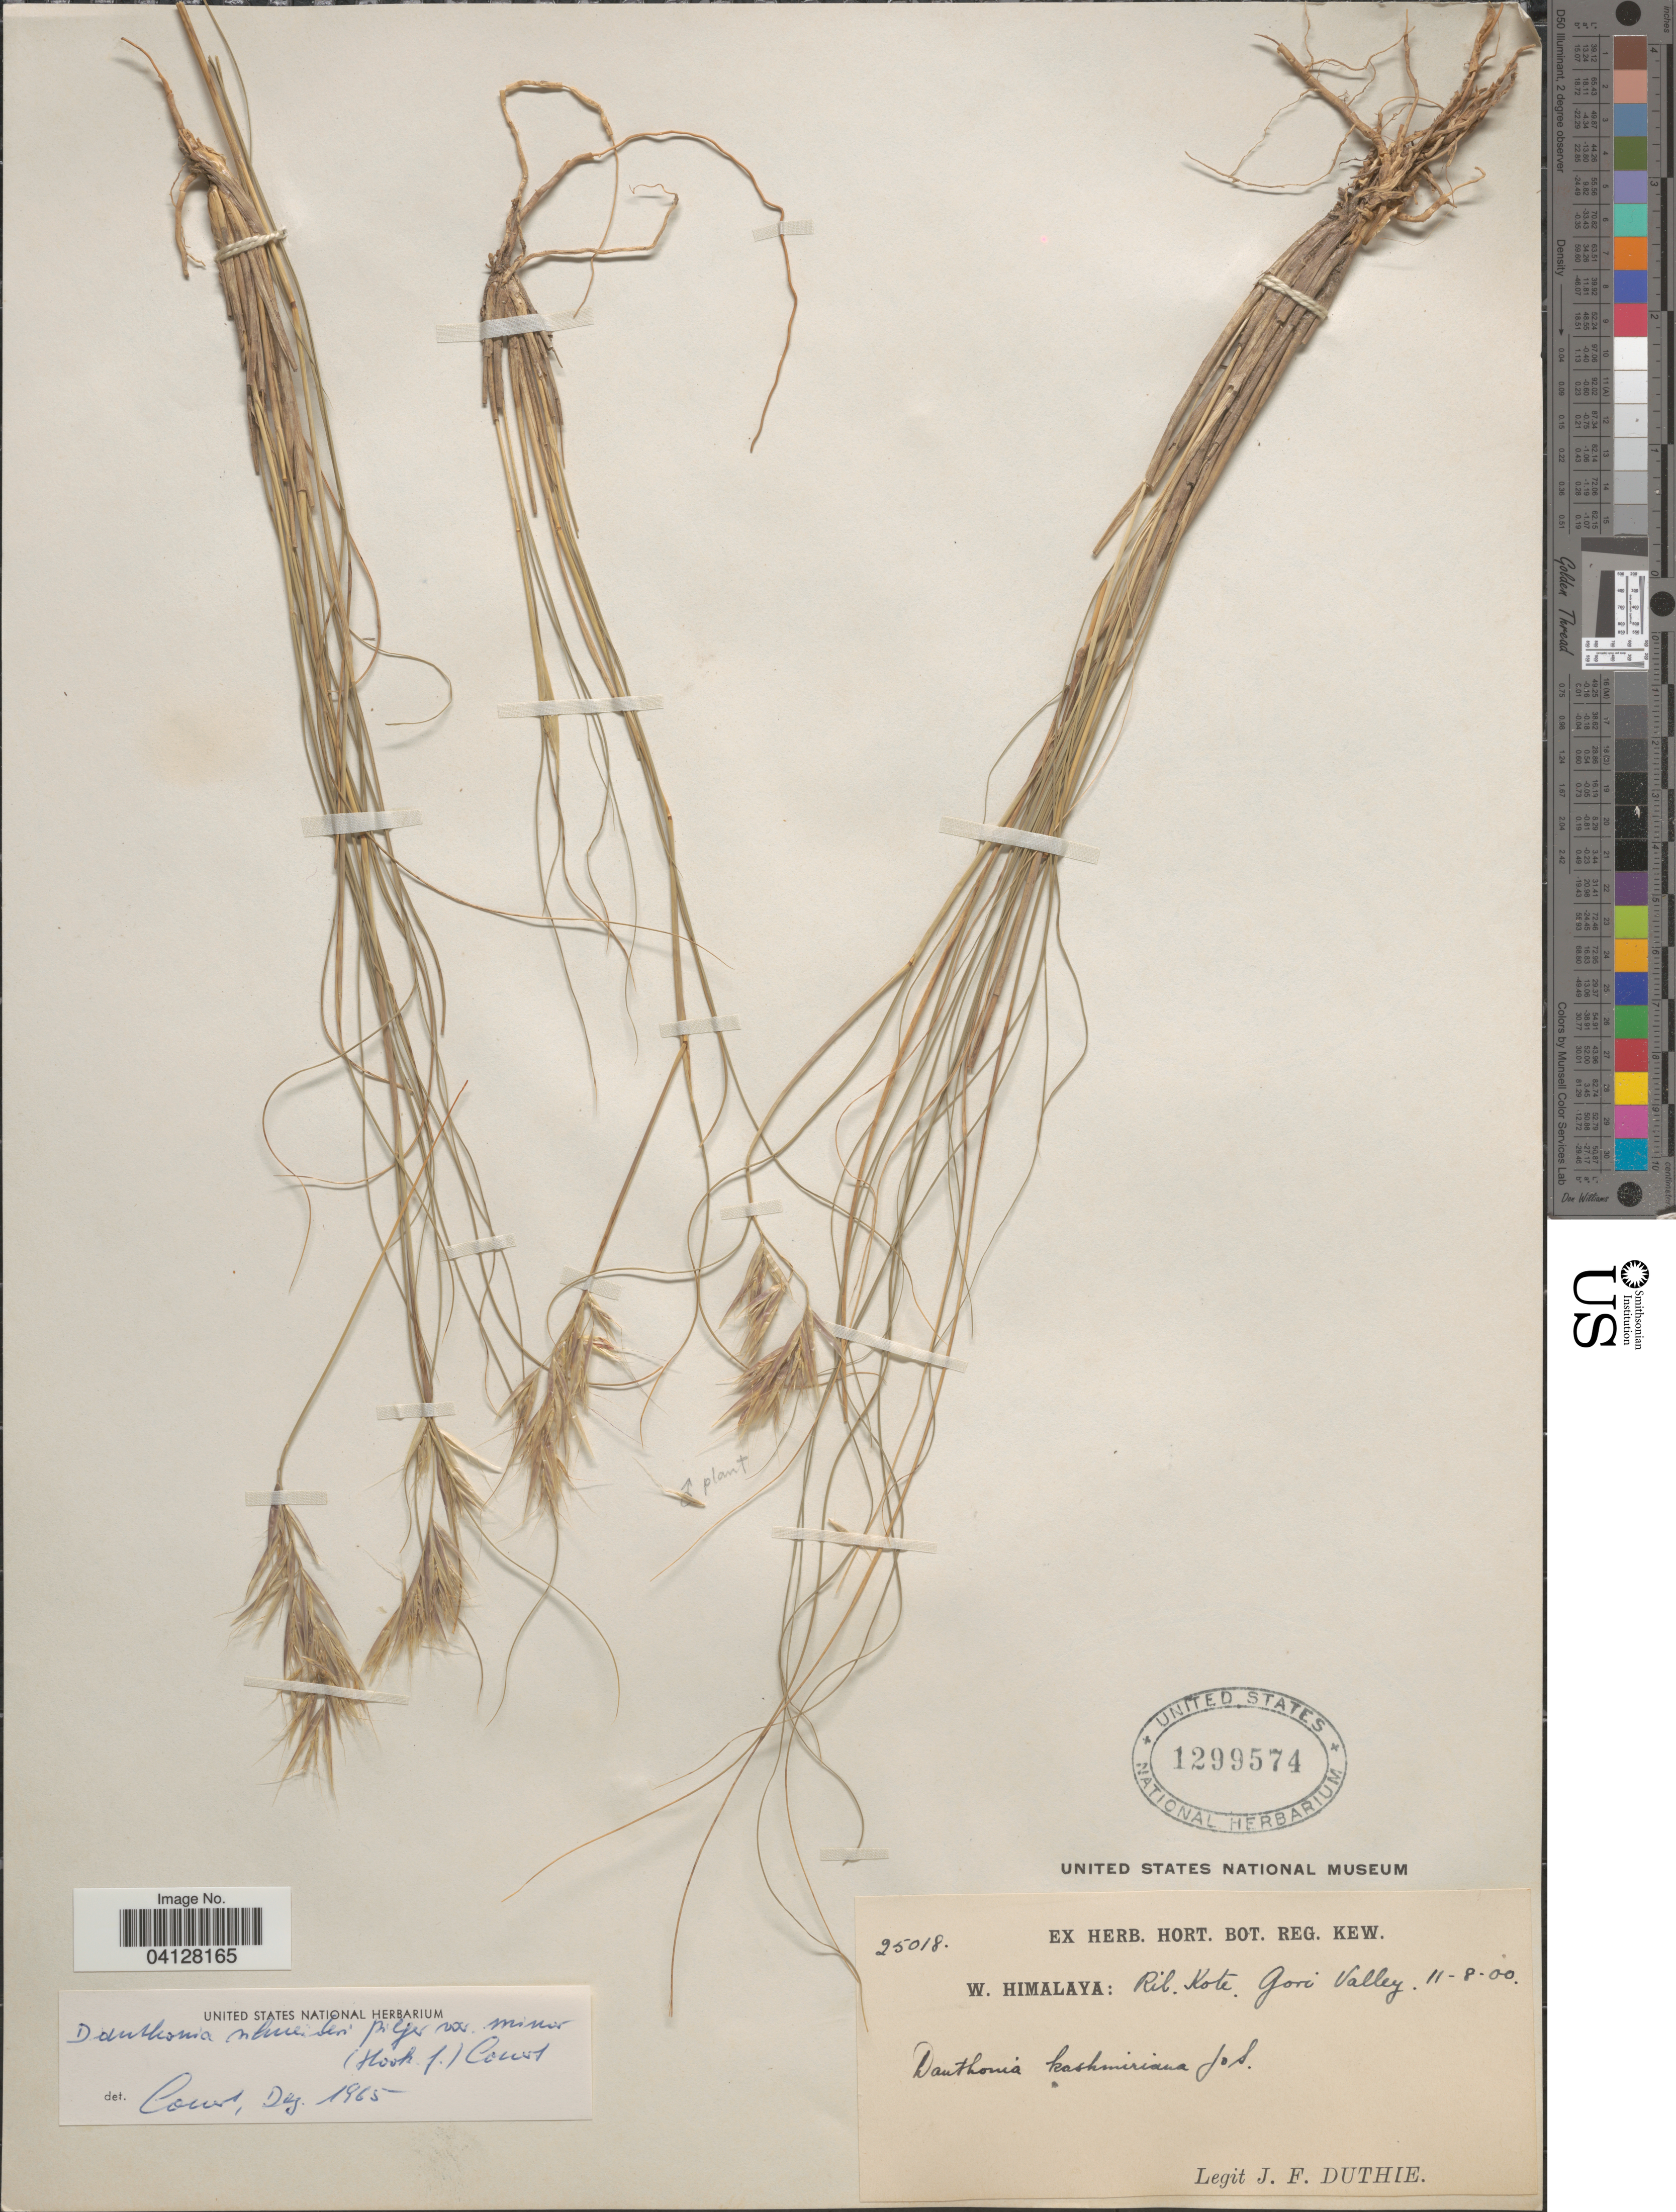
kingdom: Plantae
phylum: Tracheophyta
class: Liliopsida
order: Poales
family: Poaceae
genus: Danthonia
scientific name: Danthonia kashmiriana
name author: Duthie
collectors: J. F. Duthie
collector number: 25018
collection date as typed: Transcribed d/m/y: 11/8/0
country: India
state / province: Uttarakhand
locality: W. Himalaya: Ril. Kote. Gori Valley.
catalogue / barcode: US 1299574